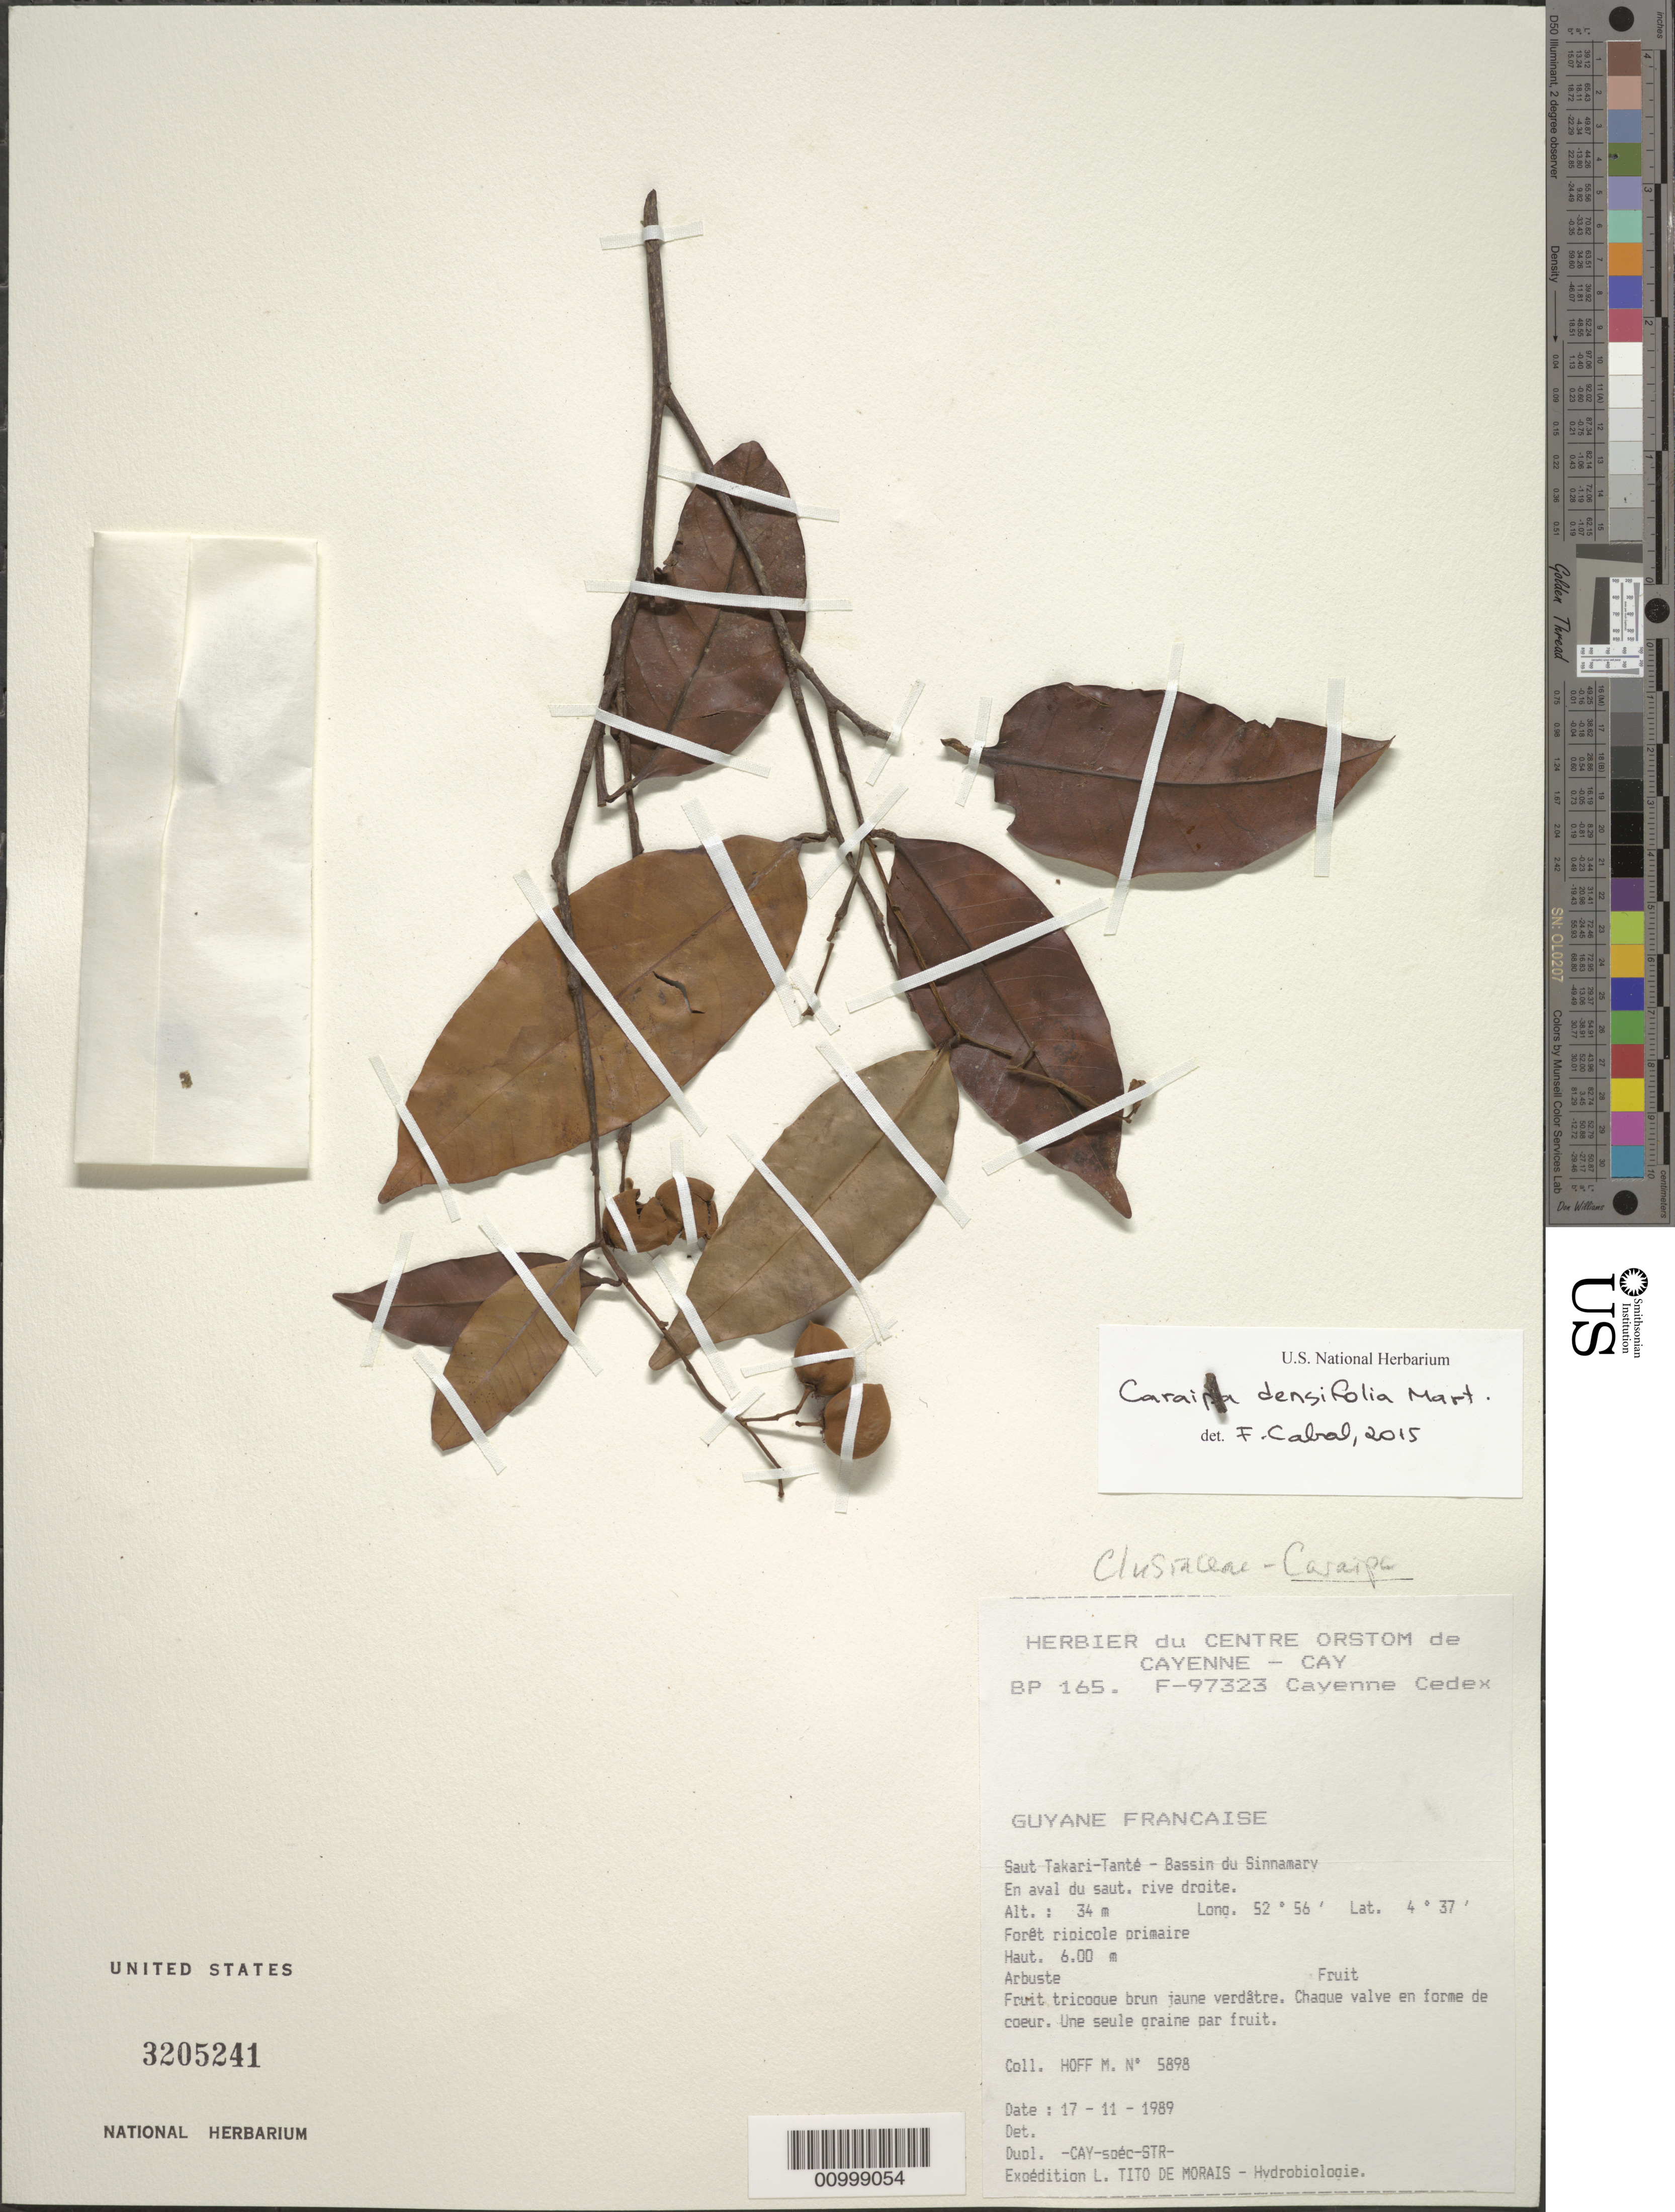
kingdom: Plantae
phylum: Tracheophyta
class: Magnoliopsida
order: Malpighiales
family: Calophyllaceae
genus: Caraipa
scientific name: Caraipa densifolia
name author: Mart.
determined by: Cabral, F. N.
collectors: M. Hoff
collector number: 5898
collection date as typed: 17-Nov-89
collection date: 1989-11-17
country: French Guiana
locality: Saut Takari-Tanté, Bassin du Sinnamary. En aval du saut, rive droite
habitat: Foret ripicole primaire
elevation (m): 34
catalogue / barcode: US 3205241